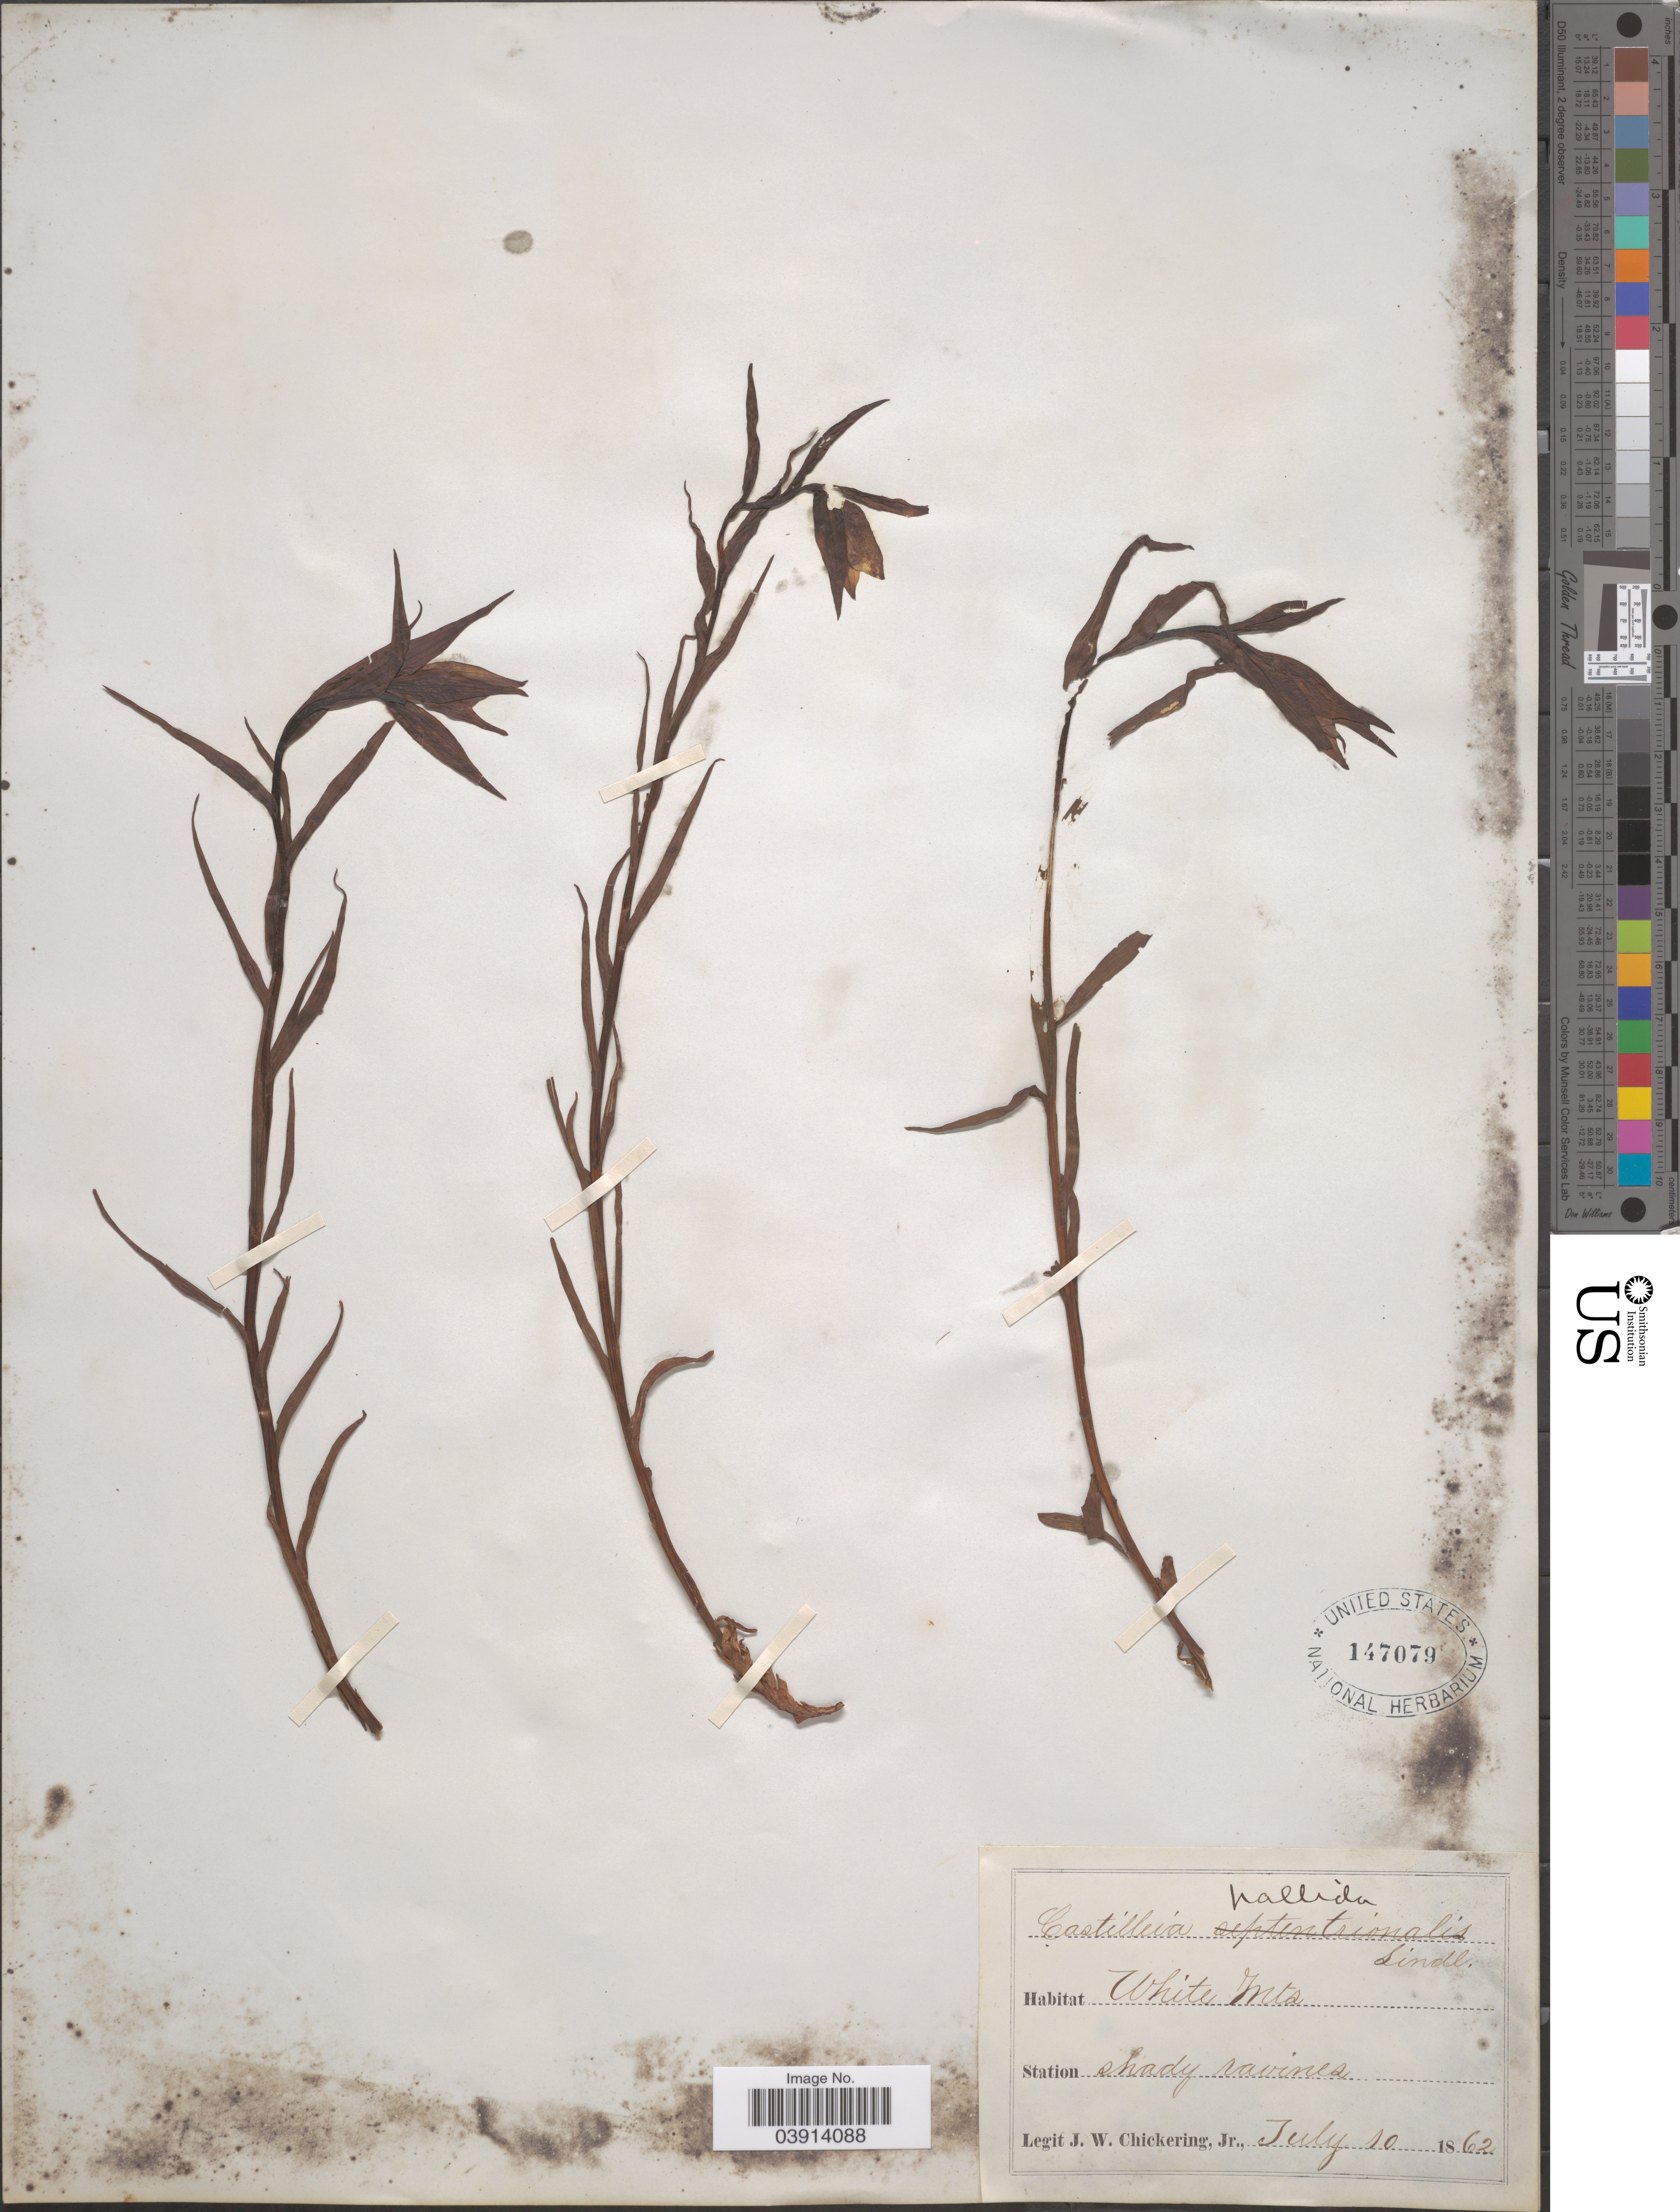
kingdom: Plantae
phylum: Tracheophyta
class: Magnoliopsida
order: Lamiales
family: Orobanchaceae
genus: Castilleja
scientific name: Castilleja septentrionalis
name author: Lindl.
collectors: J. W. Chickering Jr.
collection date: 1862-07-10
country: United States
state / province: New Hampshire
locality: White Mts.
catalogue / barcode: US 147079